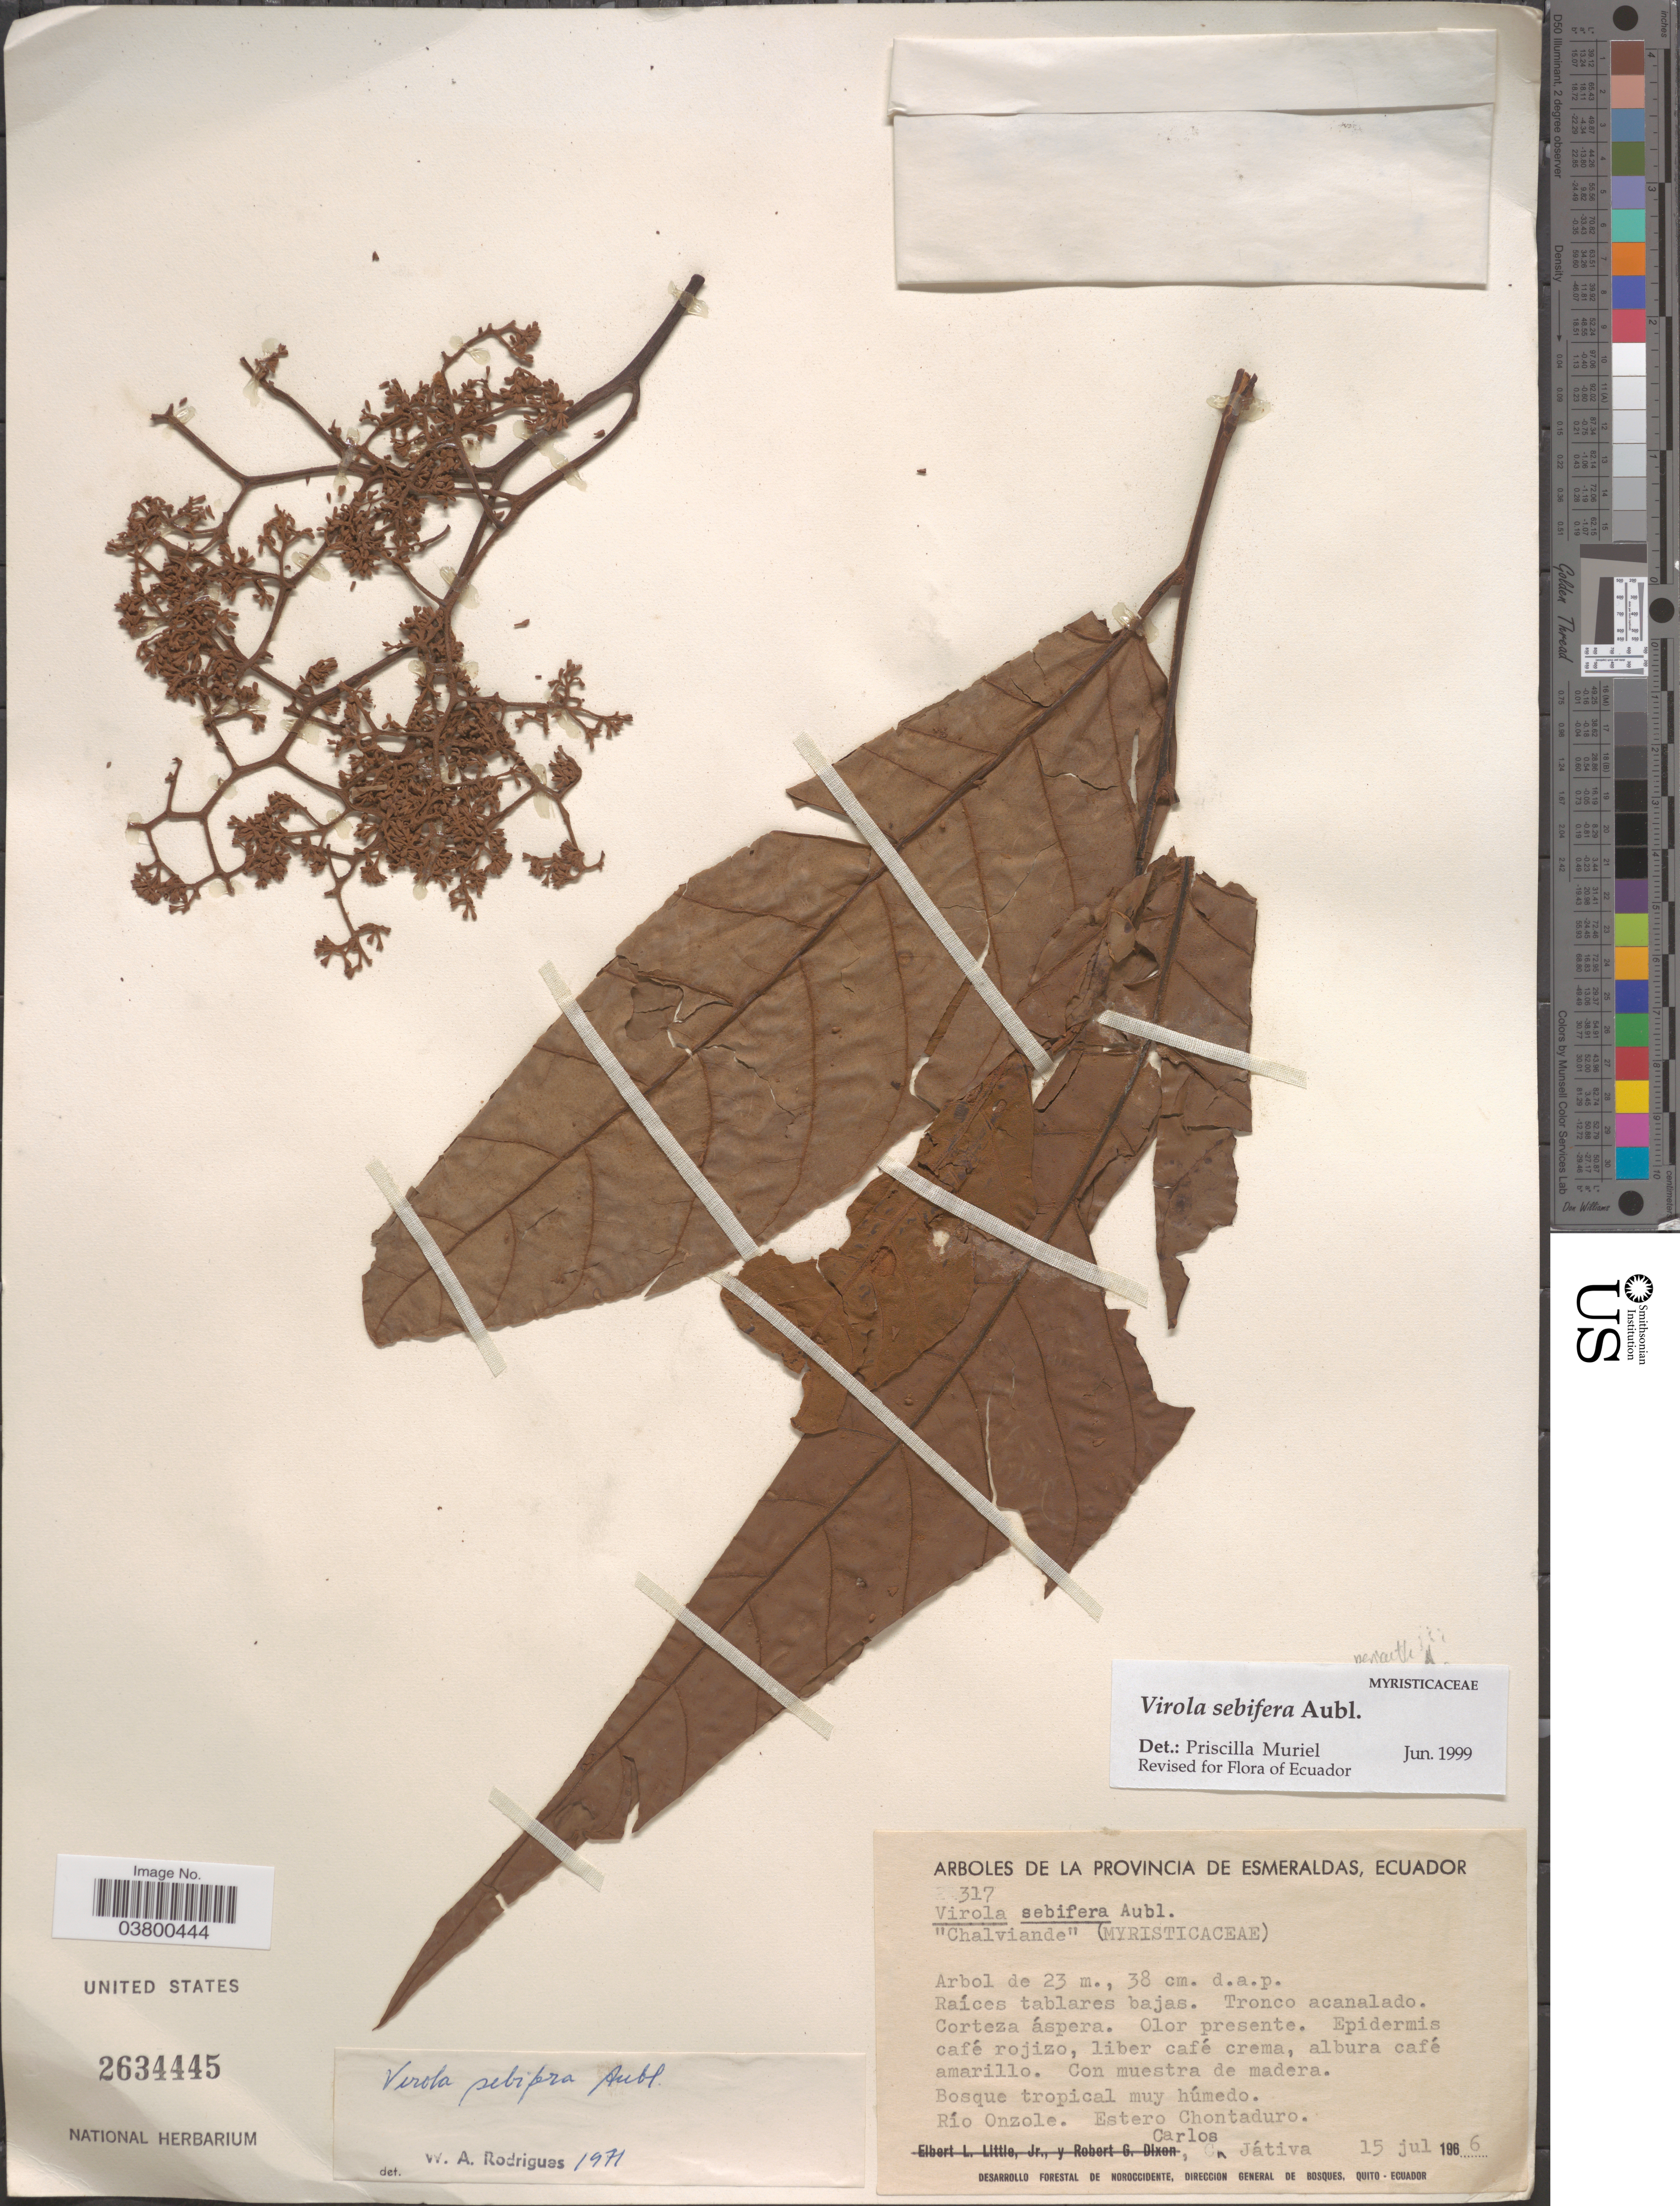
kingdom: Plantae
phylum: Tracheophyta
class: Magnoliopsida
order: Magnoliales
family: Myristicaceae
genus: Virola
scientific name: Virola sebifera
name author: Aubl.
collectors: C. D. Játiva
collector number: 317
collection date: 1966-07-15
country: Ecuador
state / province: Esmeraldas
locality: Río Onzole. Estero Chontaduro.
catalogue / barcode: US 2634445